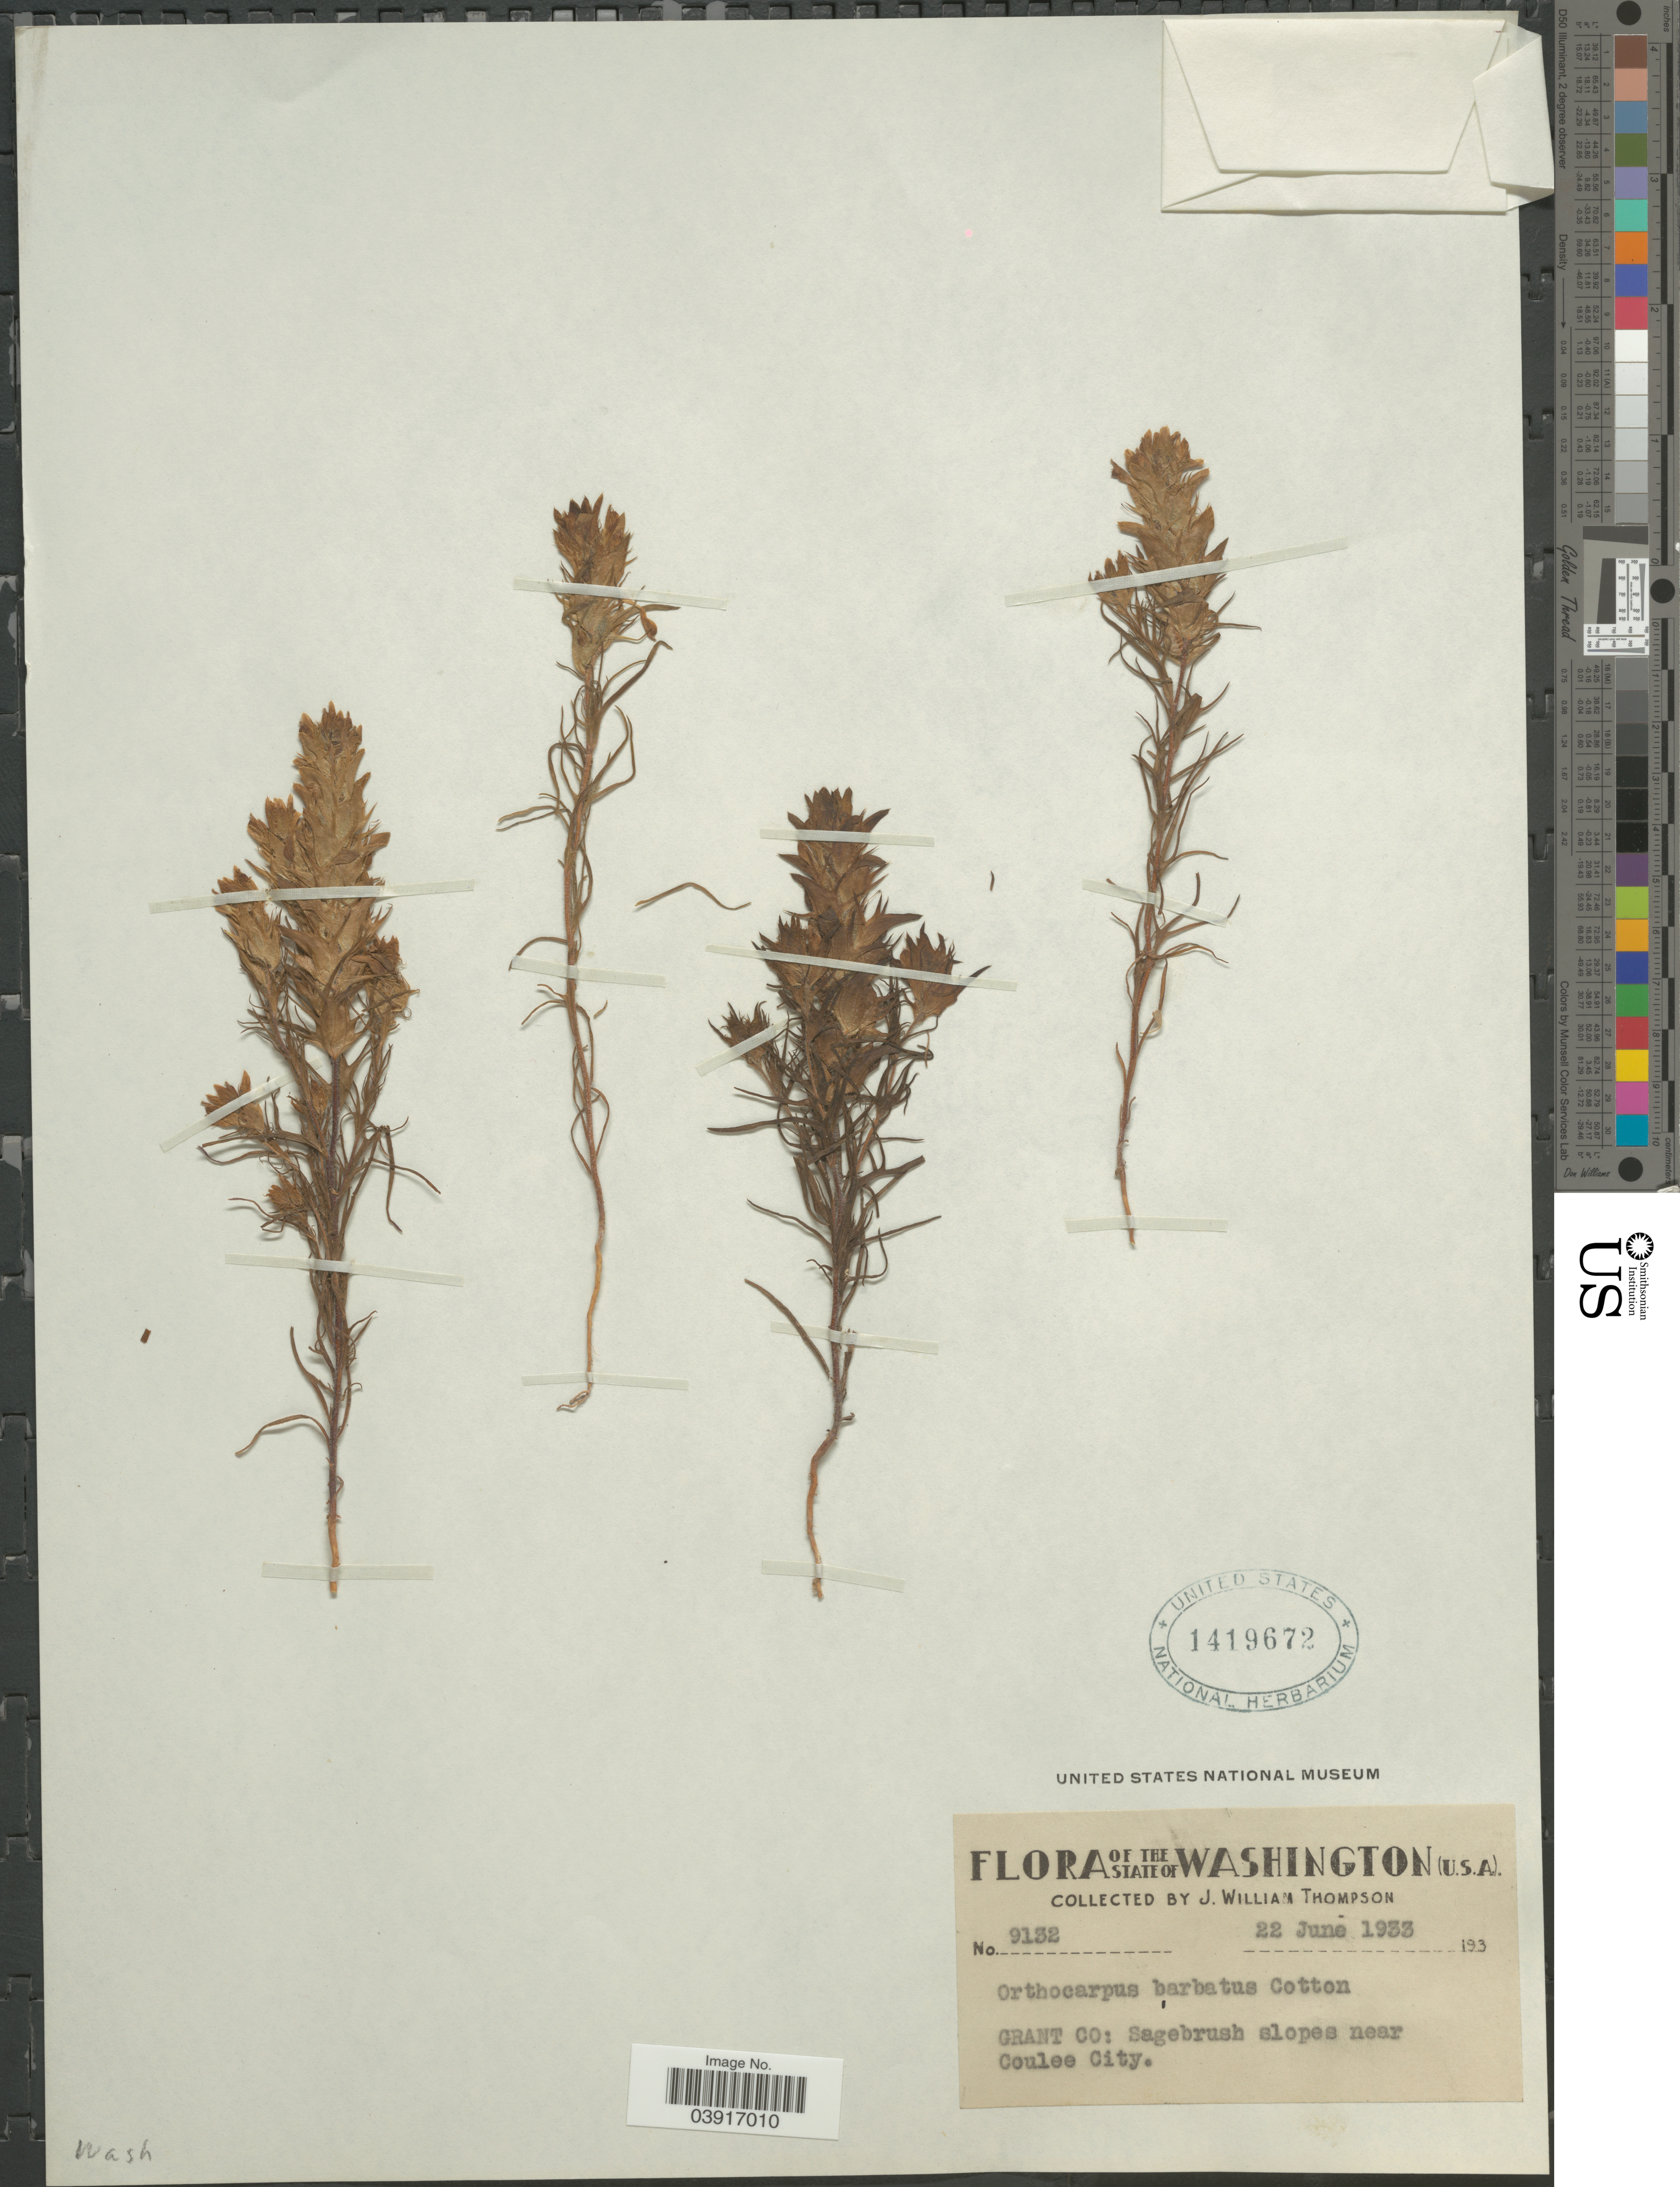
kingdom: Plantae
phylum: Tracheophyta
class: Magnoliopsida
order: Lamiales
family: Orobanchaceae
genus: Orthocarpus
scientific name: Orthocarpus barbatus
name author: J.S. Cotton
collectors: J. W. Thompson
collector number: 9132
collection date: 1933-06-22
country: United States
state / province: Washington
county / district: Grant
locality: Grant Co: Sagebrush slopes near Coulee City.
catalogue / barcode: US 1419672